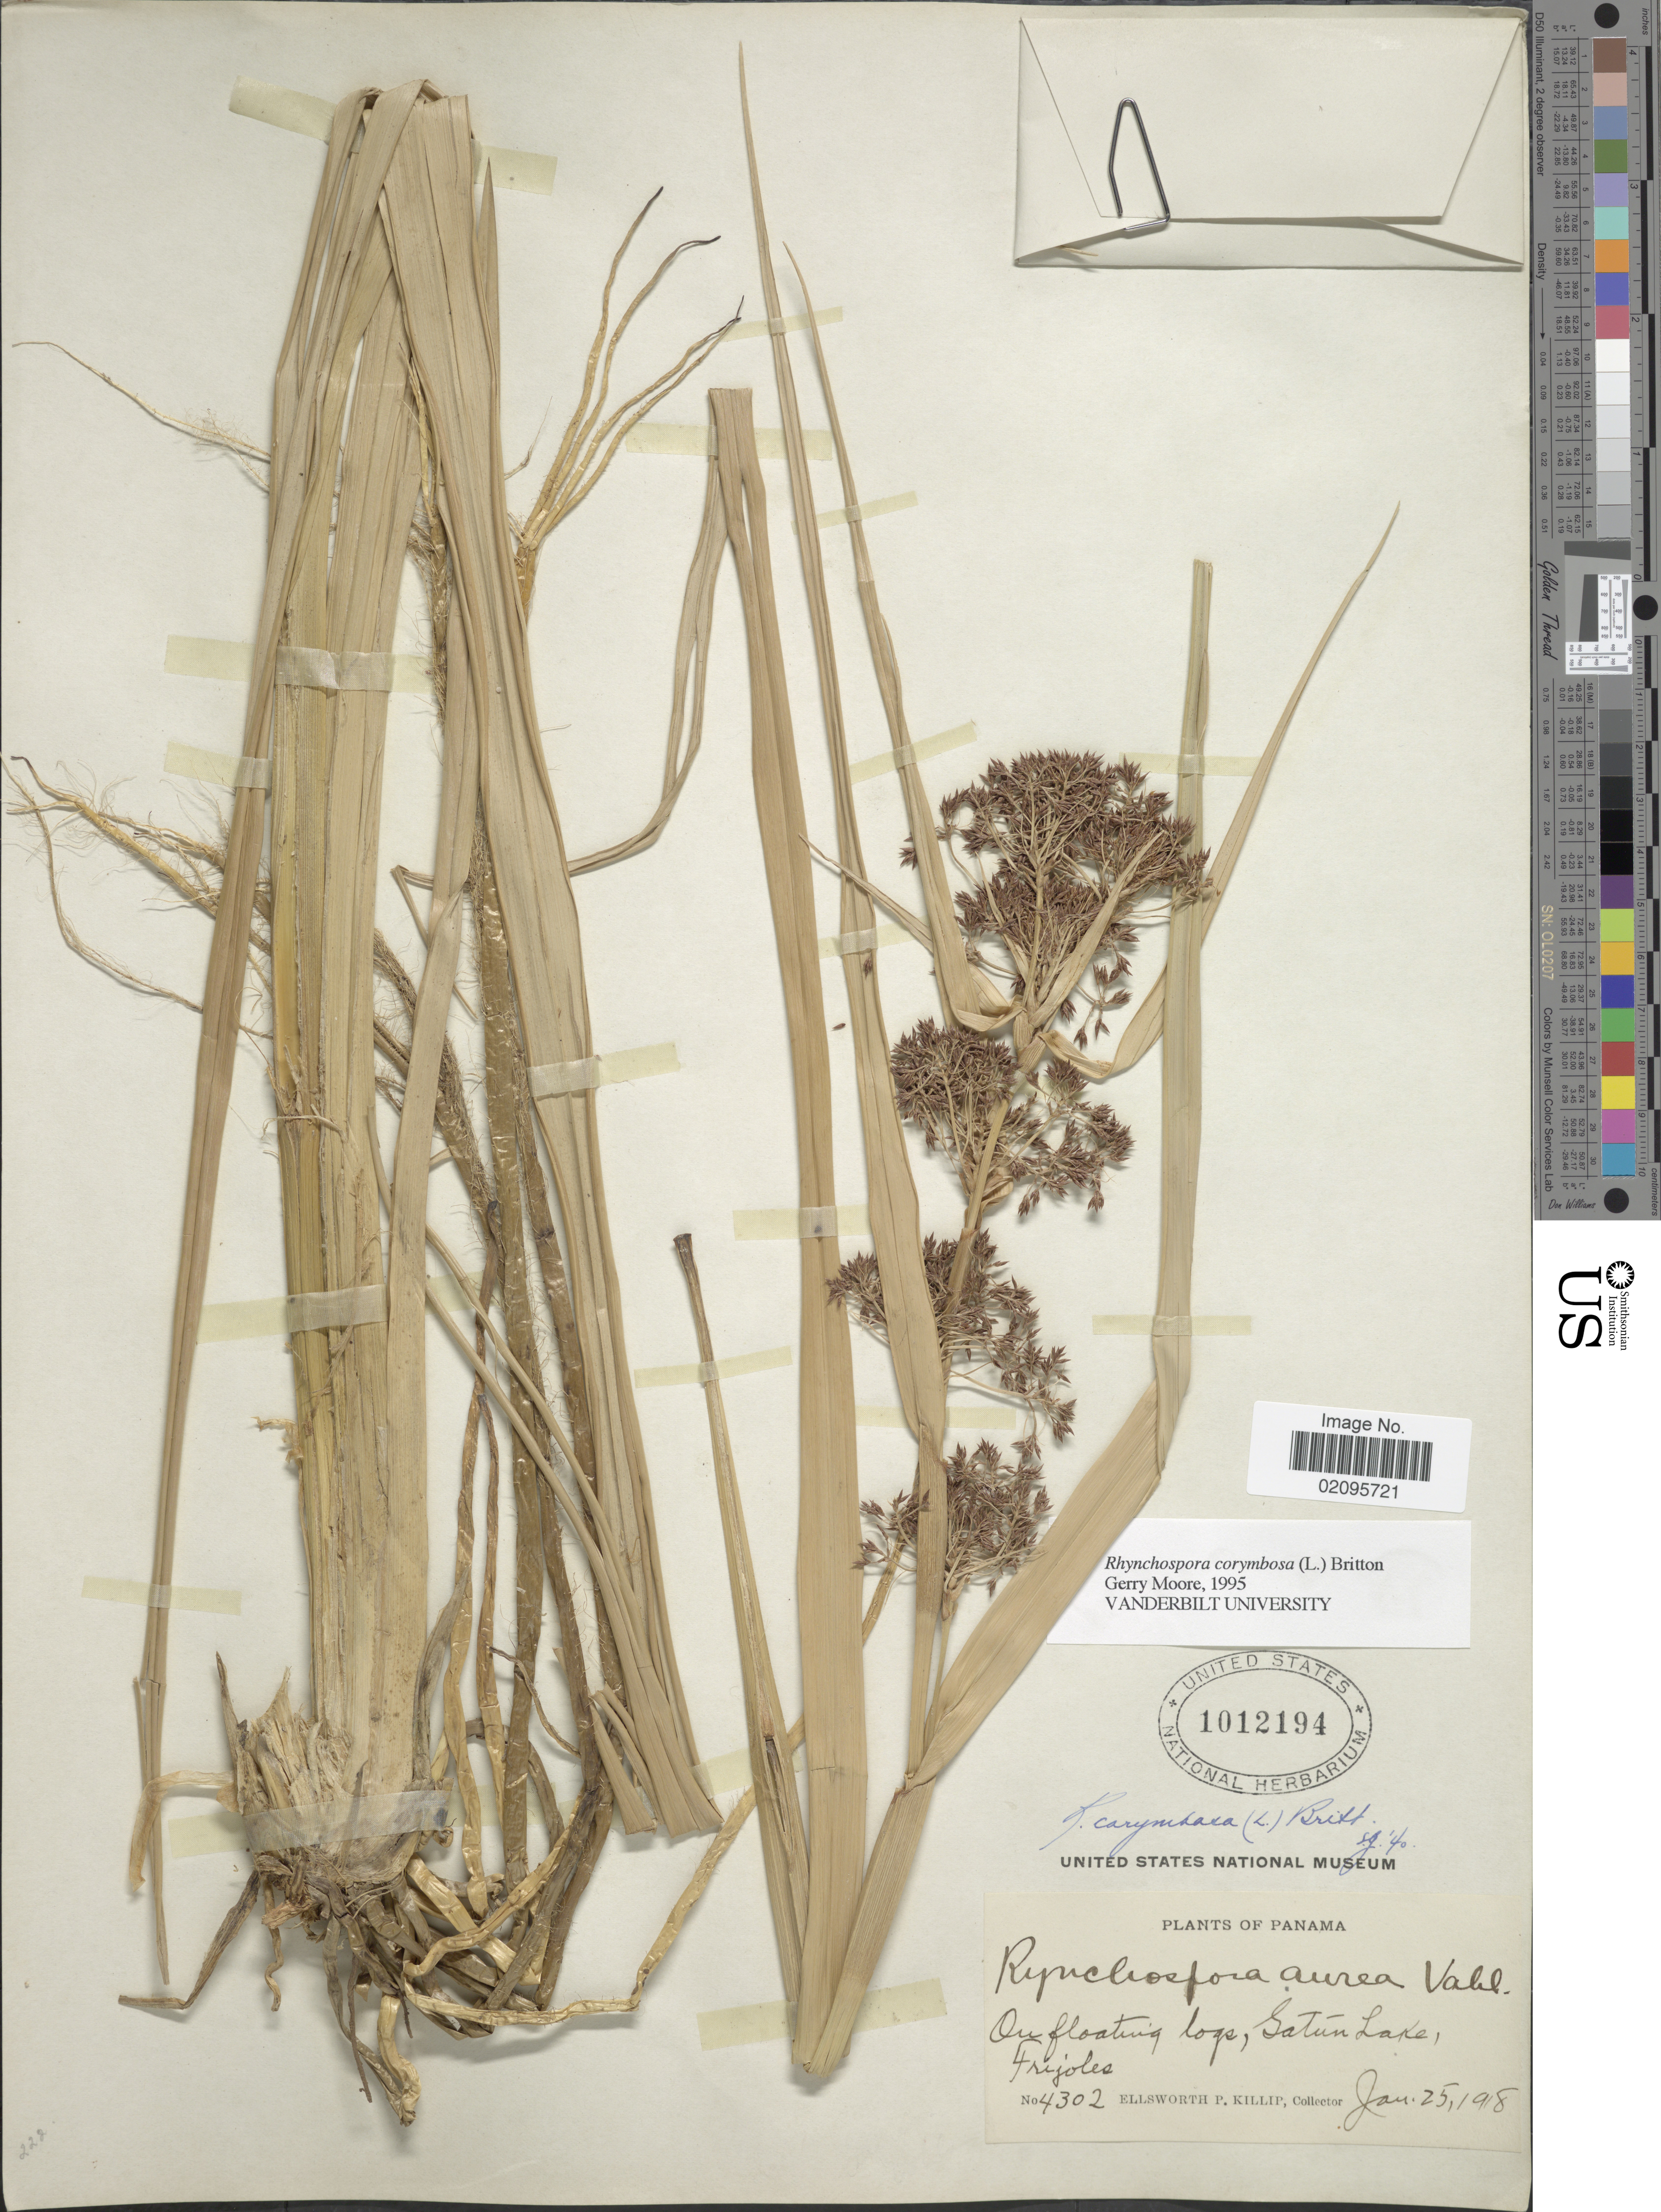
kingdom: Plantae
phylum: Tracheophyta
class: Liliopsida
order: Poales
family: Cyperaceae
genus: Rhynchospora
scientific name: Rhynchospora organensis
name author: C.B. Clarke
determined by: Weber, P., (ICN), Universidade Federal do Rio Grande do Sul (BRAZIL)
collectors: E. P. Killip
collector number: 4302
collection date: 1918-01-25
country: Panama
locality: On floating logs, Gatun Lake, Frijoles.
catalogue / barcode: US 1012194